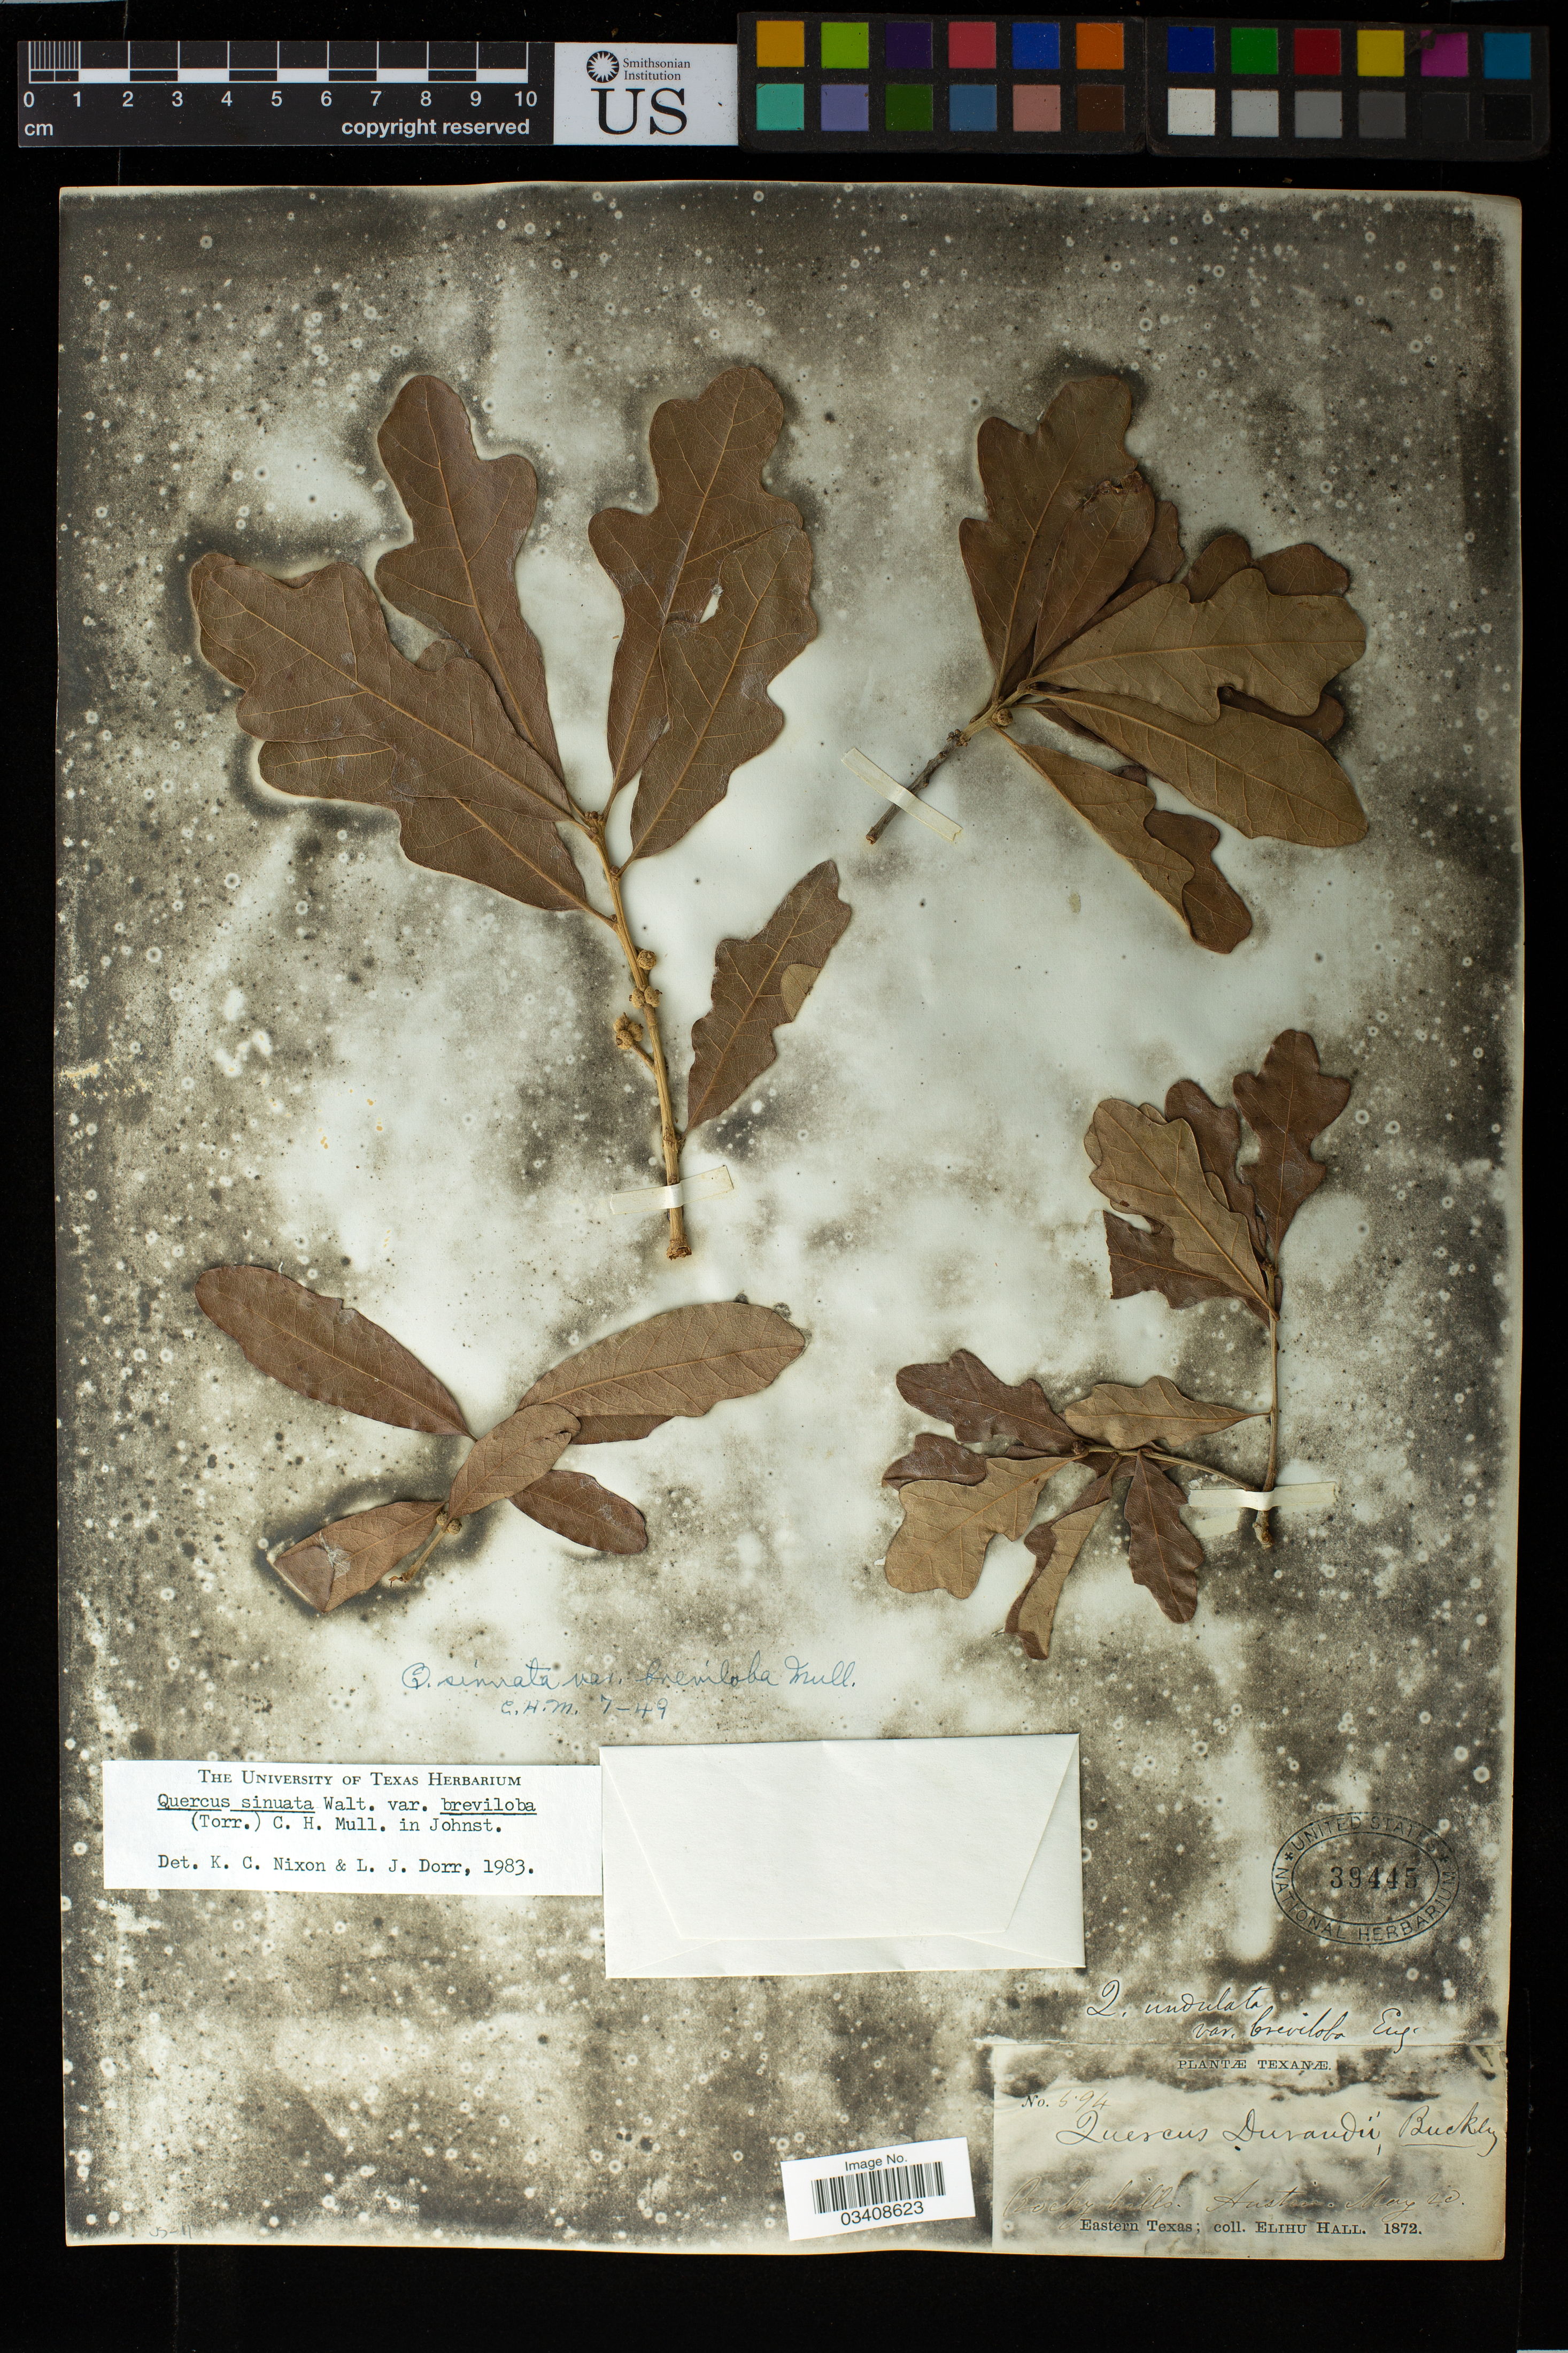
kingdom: Plantae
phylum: Tracheophyta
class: Magnoliopsida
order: Fagales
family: Fagaceae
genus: Quercus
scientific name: Quercus sinuata var. breviloba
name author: C.H. Mull.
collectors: E. Hall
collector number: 694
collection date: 1872-05-20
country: United States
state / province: Texas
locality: Austin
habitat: rocky slope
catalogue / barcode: US 39445